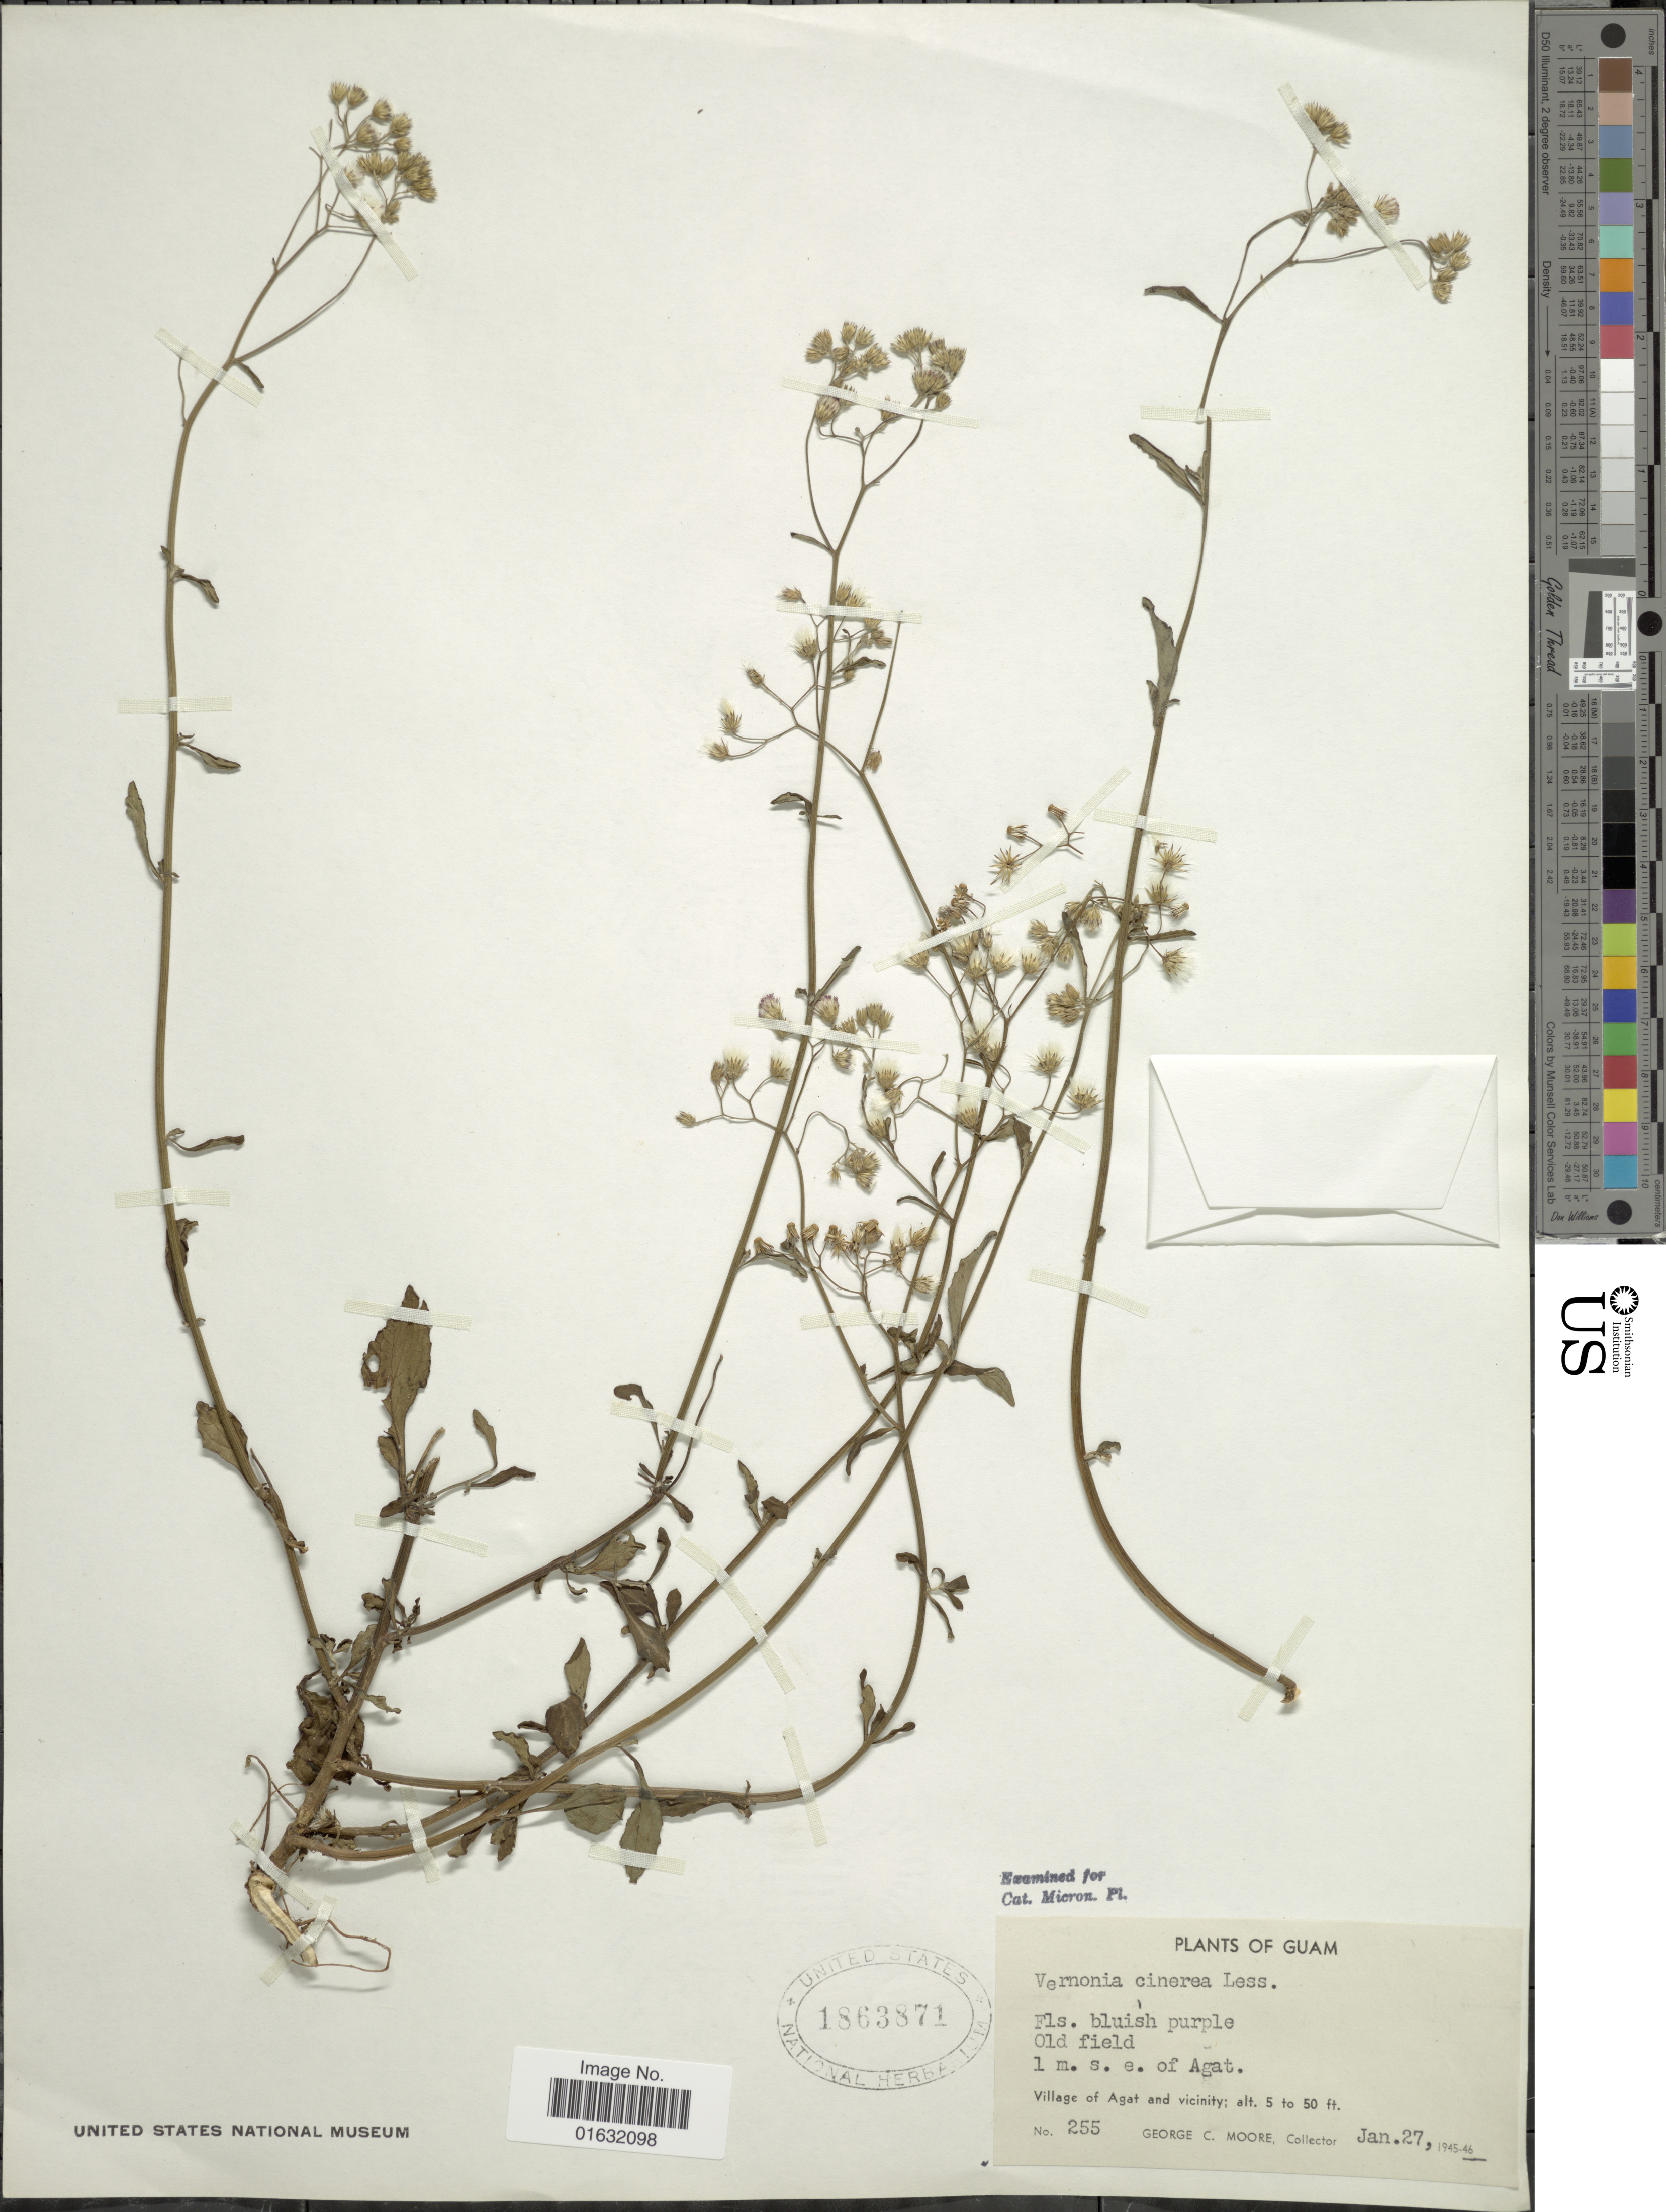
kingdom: Plantae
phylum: Tracheophyta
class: Magnoliopsida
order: Asterales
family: Asteraceae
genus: Cyanthillium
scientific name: Cyanthillium cinereum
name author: (L.) H. Rob.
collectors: G. C. Moore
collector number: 255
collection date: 1946-01-27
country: Guam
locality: Guam, old field 1 m. s.e. of Agat. Village of Agat and Vicinity.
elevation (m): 2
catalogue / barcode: US 1863871